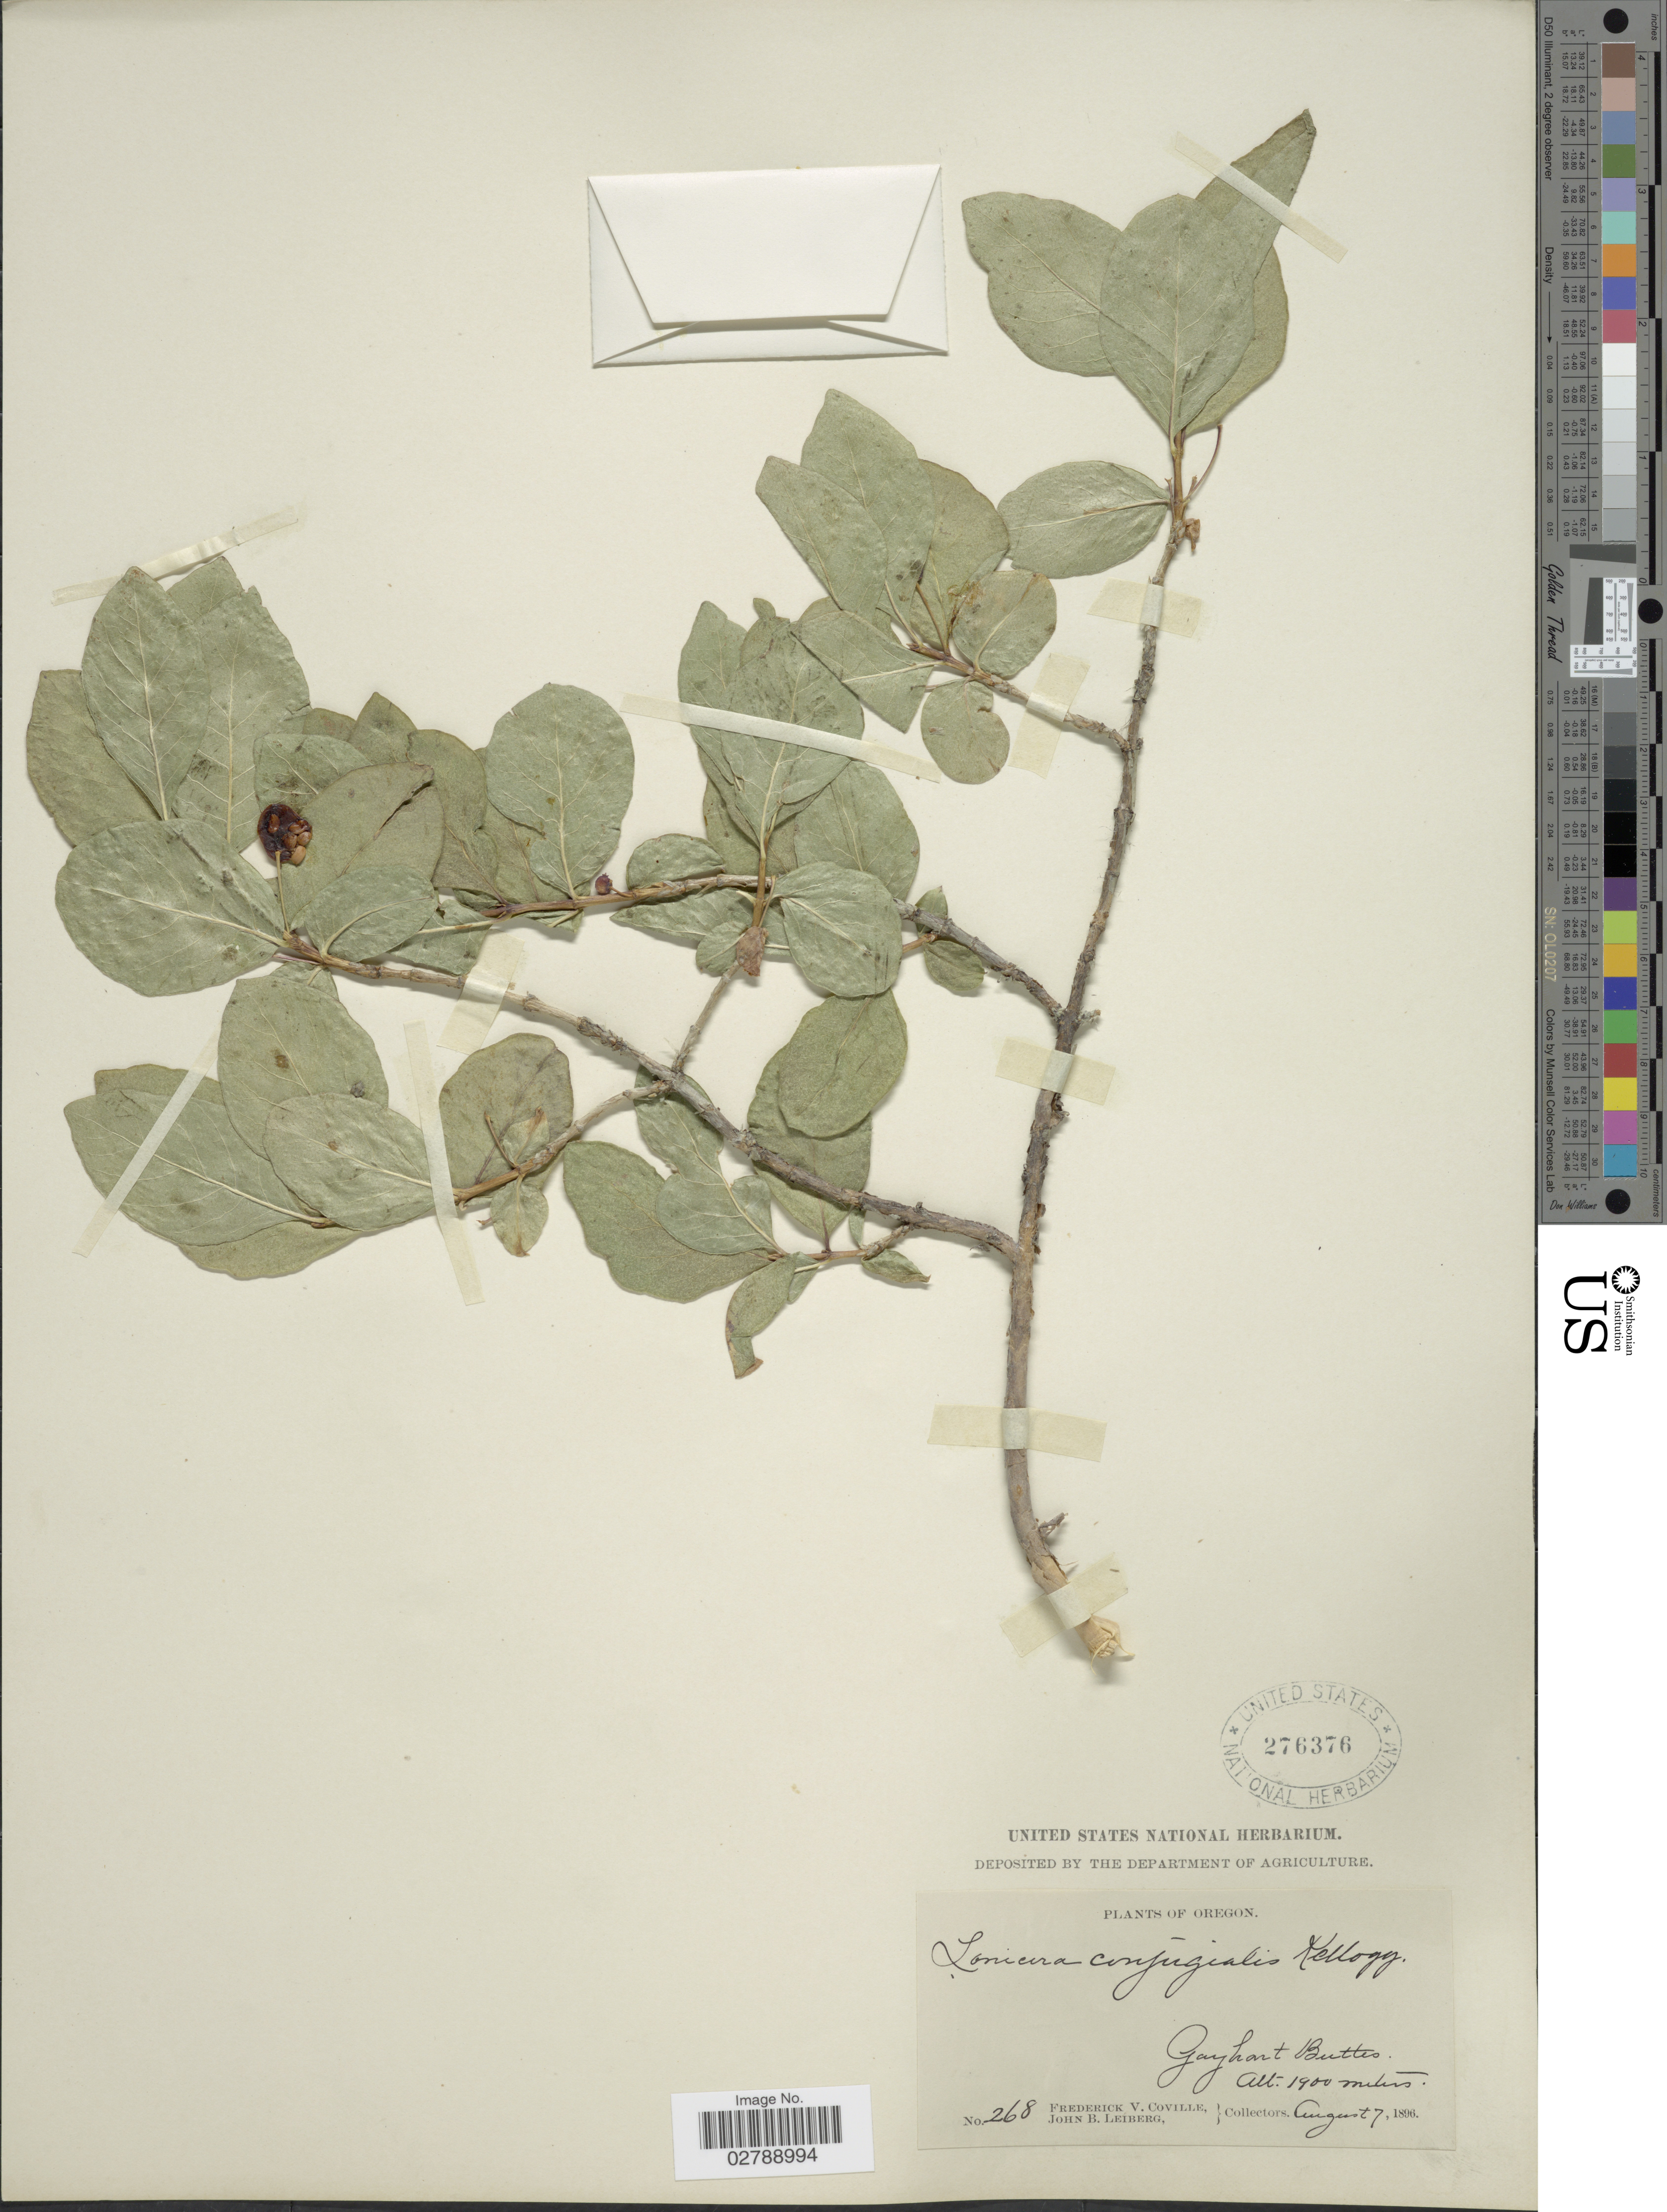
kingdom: Plantae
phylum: Tracheophyta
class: Magnoliopsida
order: Dipsacales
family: Caprifoliaceae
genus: Lonicera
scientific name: Lonicera conjugialis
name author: Kellogg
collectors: F. V. Coville & J. B. Leiberg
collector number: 268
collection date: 1896-08-07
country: United States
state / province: Oregon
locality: Gayhart Buttes.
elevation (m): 1900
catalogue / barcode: US 276376